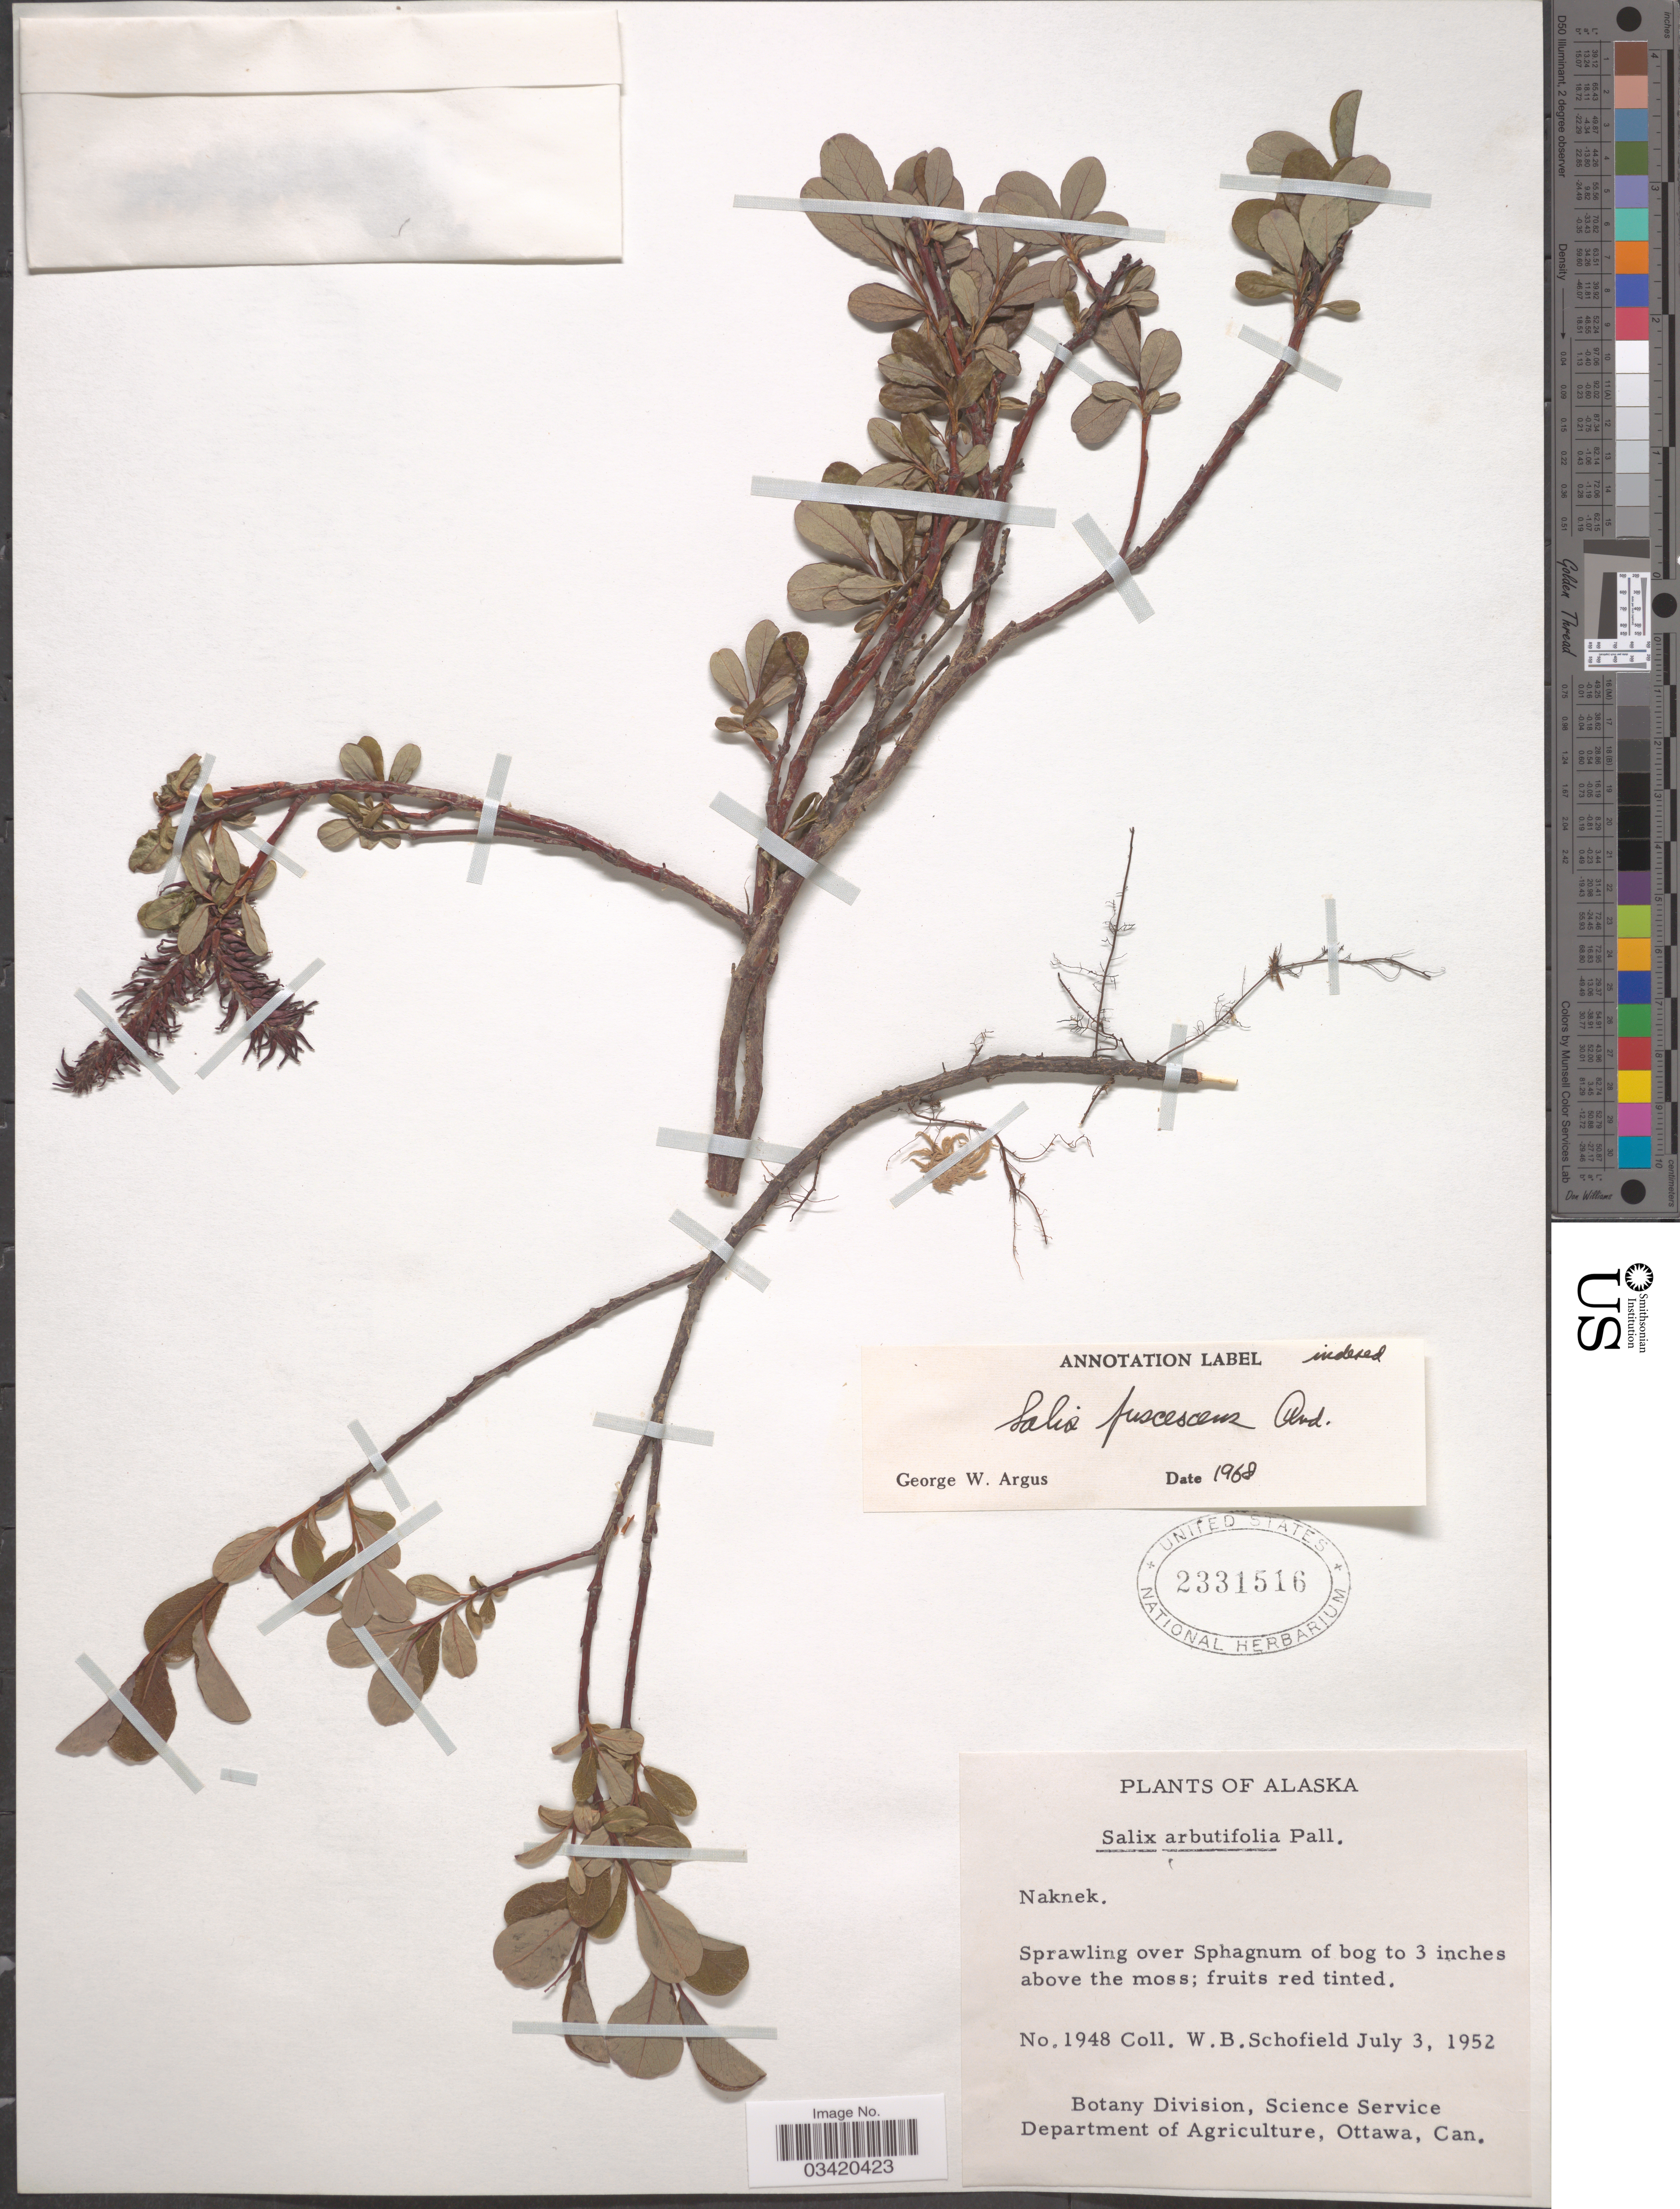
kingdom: Plantae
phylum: Tracheophyta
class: Magnoliopsida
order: Malpighiales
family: Salicaceae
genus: Salix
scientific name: Salix fuscescens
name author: Andersson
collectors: W. Schofield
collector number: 1948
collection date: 1952-07-03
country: United States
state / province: Alaska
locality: Naknek.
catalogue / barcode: US 2331516